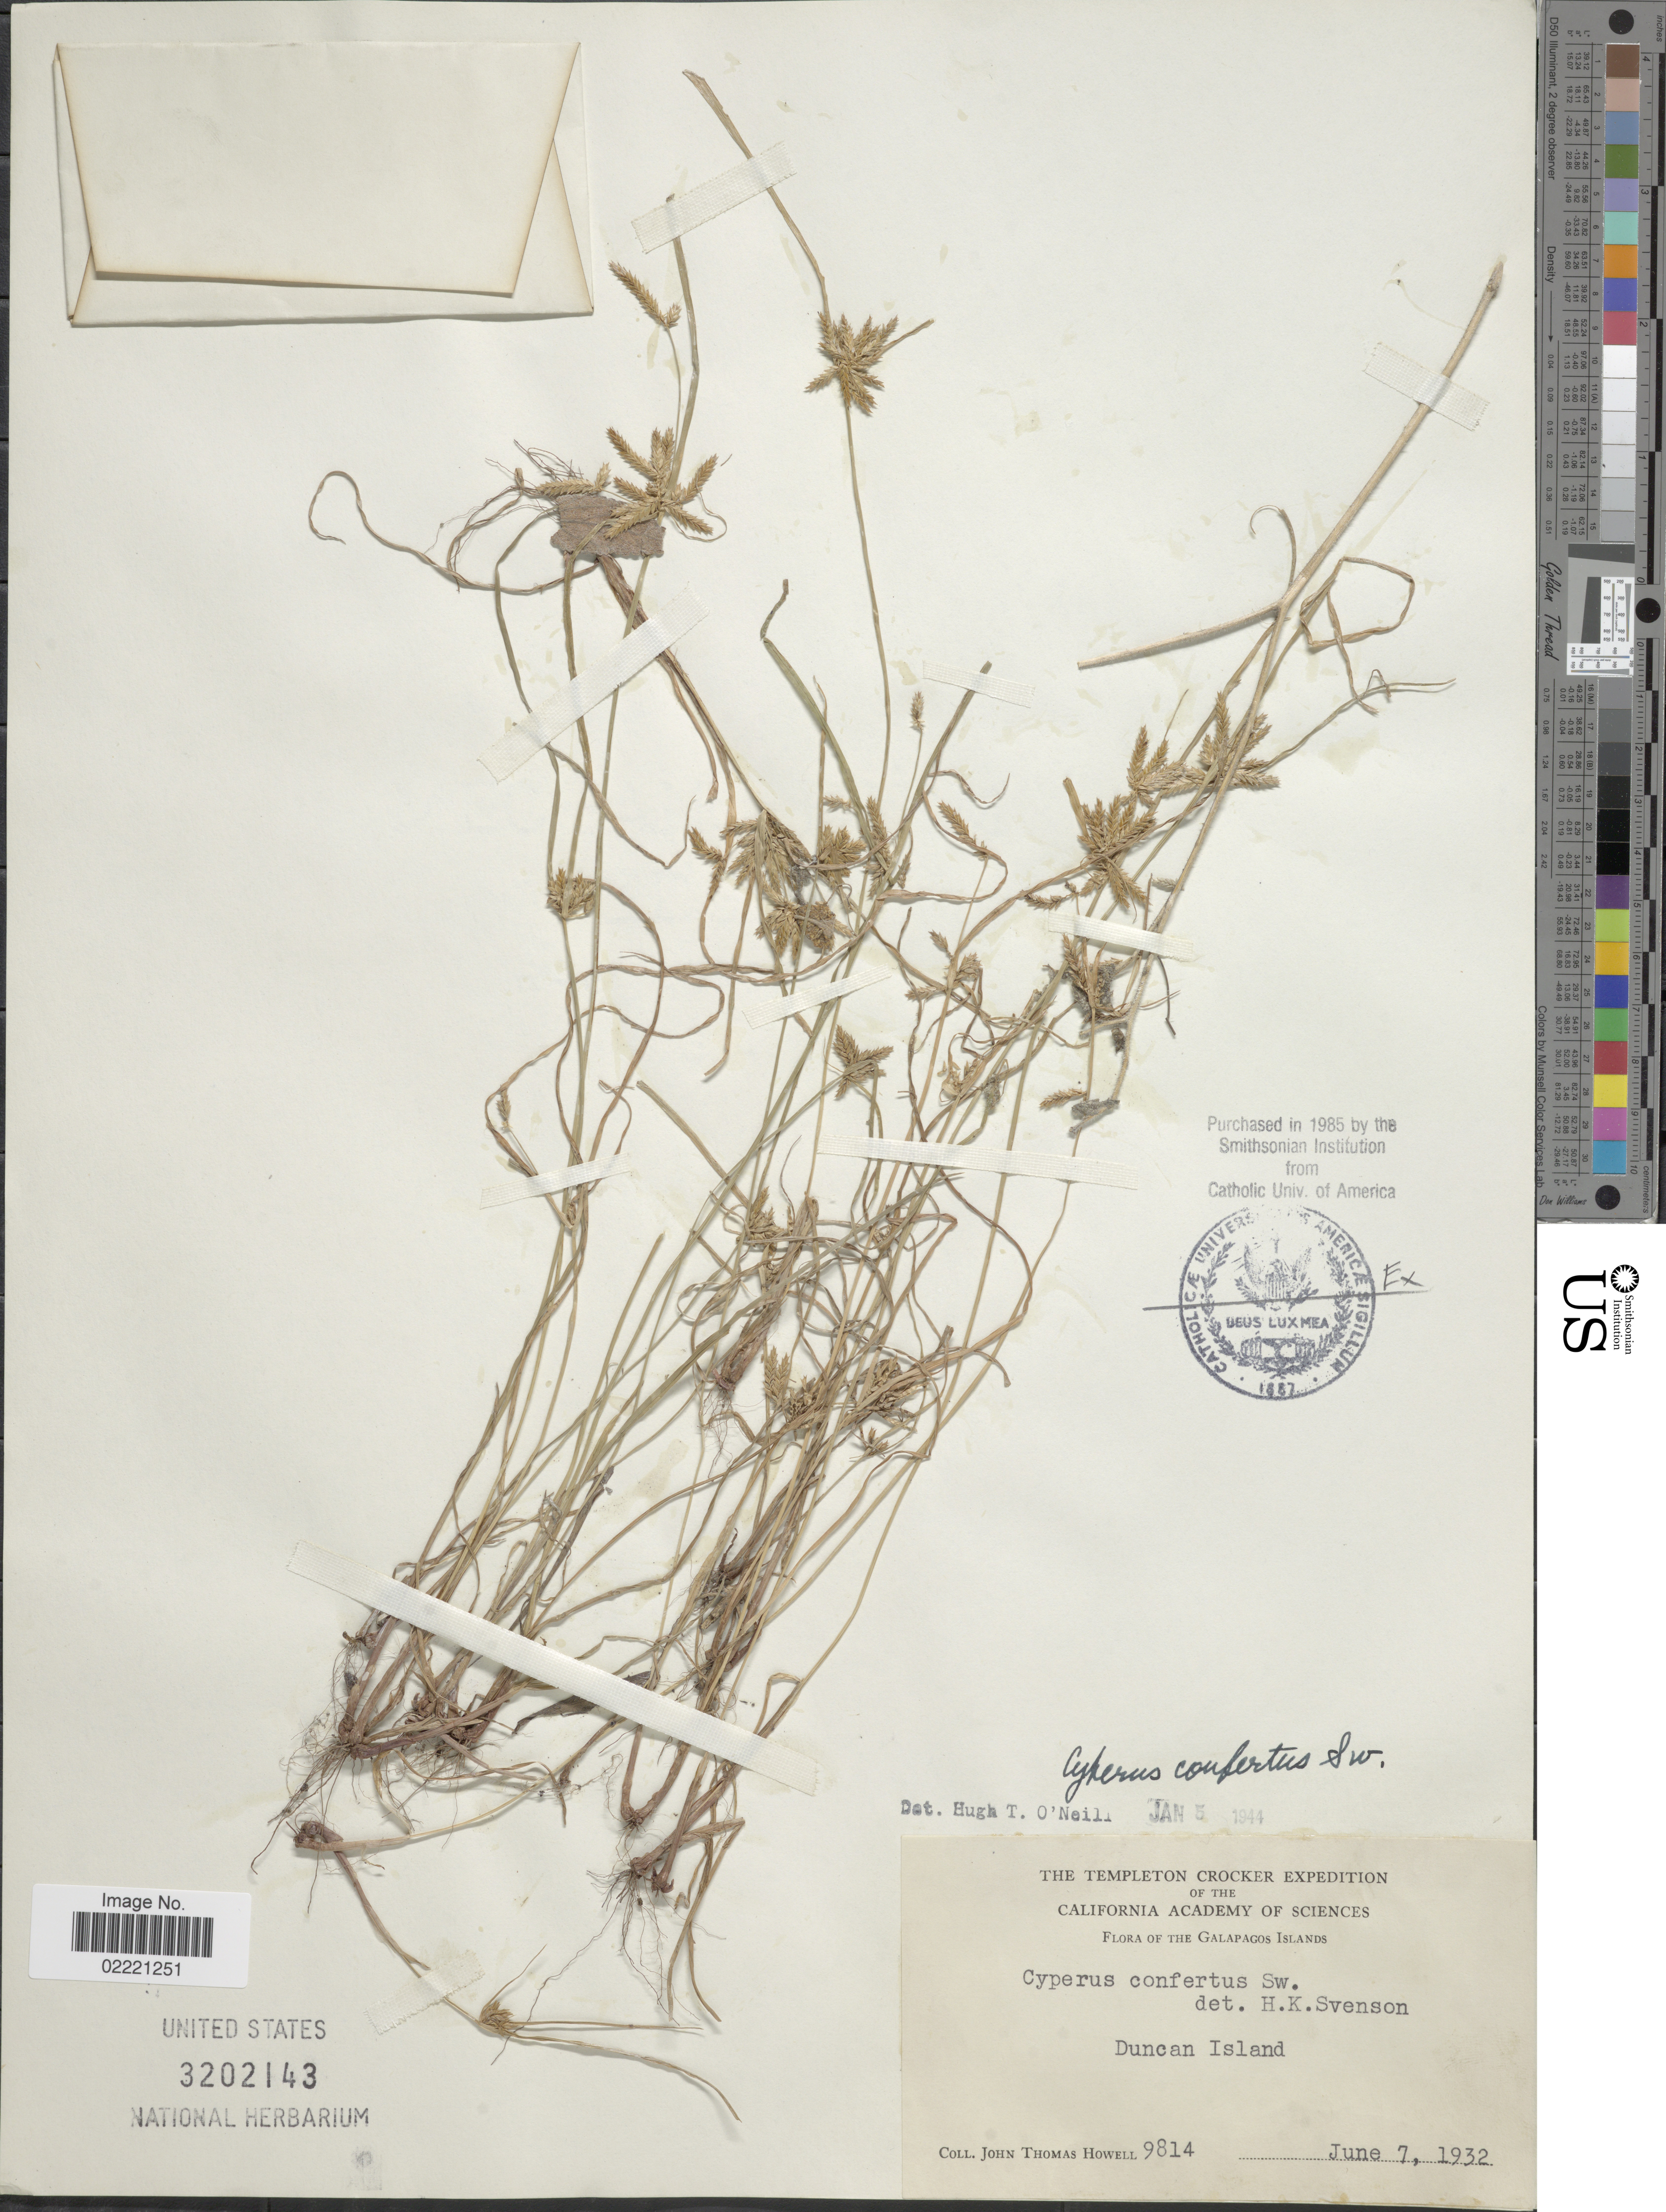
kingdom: Plantae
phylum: Tracheophyta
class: Liliopsida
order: Poales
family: Cyperaceae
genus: Cyperus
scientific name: Cyperus confertus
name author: Sw.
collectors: J. T. Howell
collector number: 9814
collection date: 1932-06-07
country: Ecuador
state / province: Colón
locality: Galapagos Islands, Duncan Island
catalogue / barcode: US 3202143